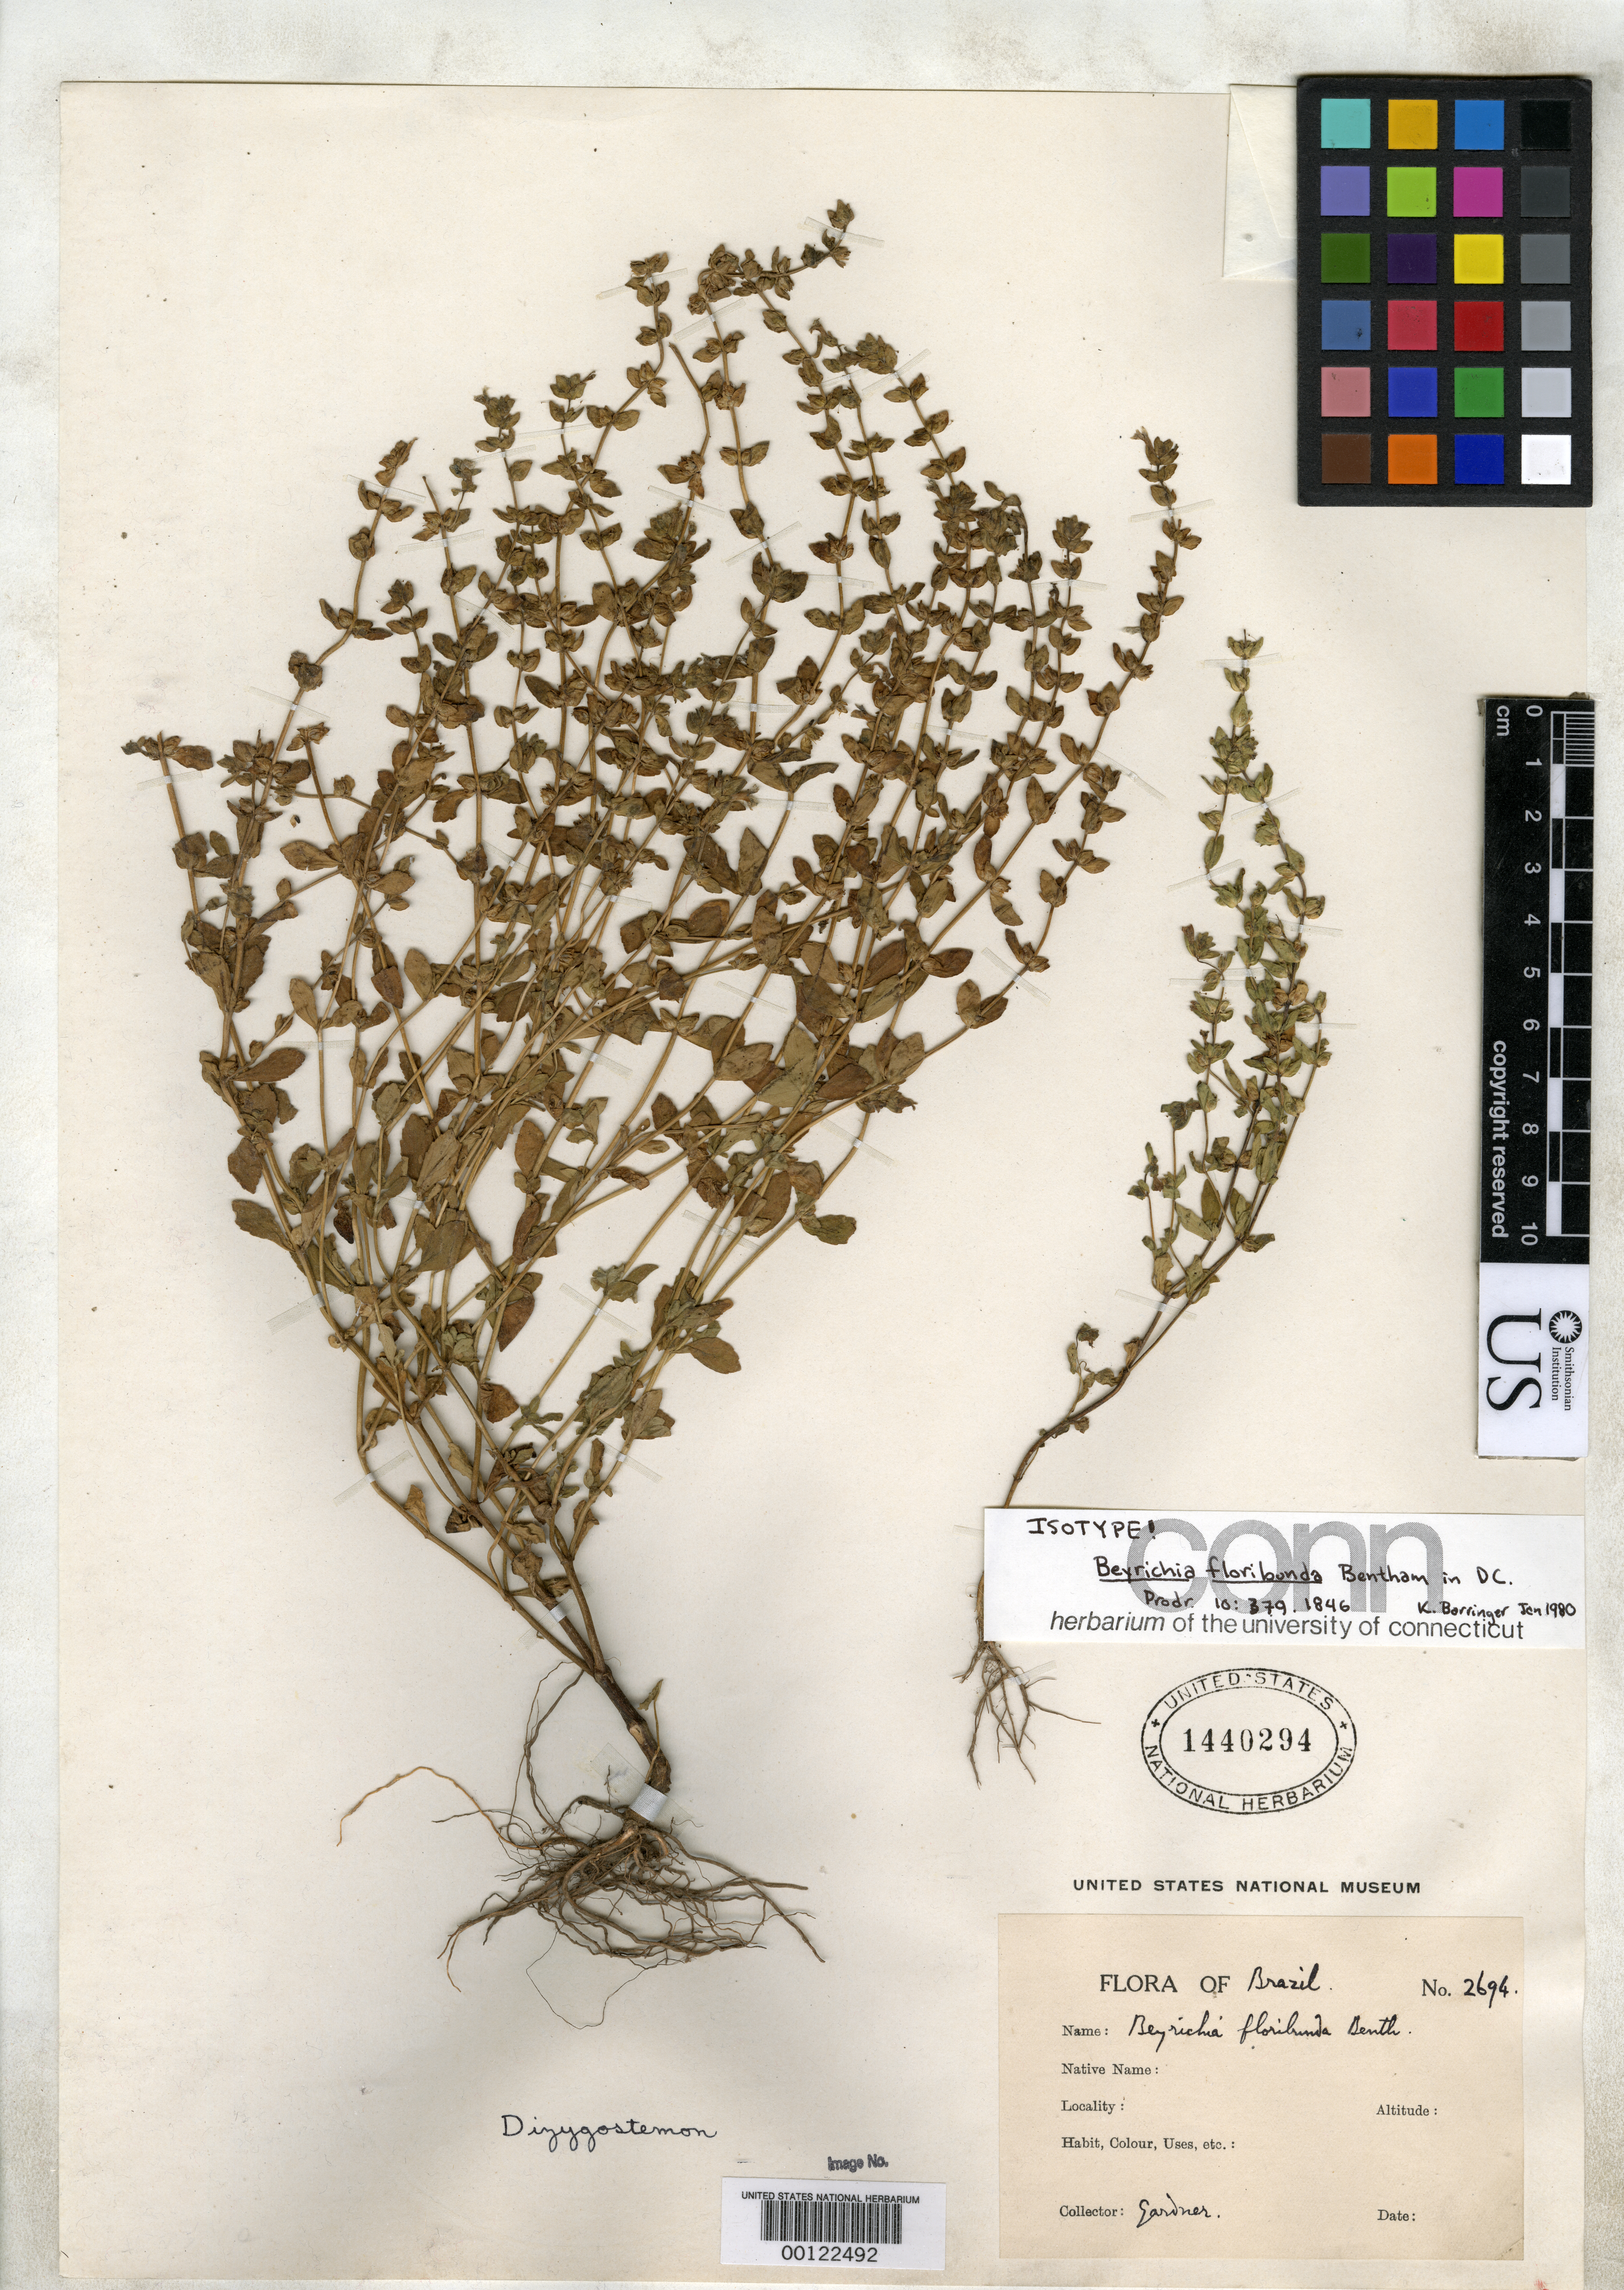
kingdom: Plantae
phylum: Tracheophyta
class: Magnoliopsida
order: Lamiales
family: Plantaginaceae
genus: Beyrichia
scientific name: Beyrichia floribunda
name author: Benth. in DC.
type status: Isotype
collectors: G. Gardner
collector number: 2694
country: Brazil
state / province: Piauí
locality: Near Villa de Paranagoa.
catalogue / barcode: US 1440294